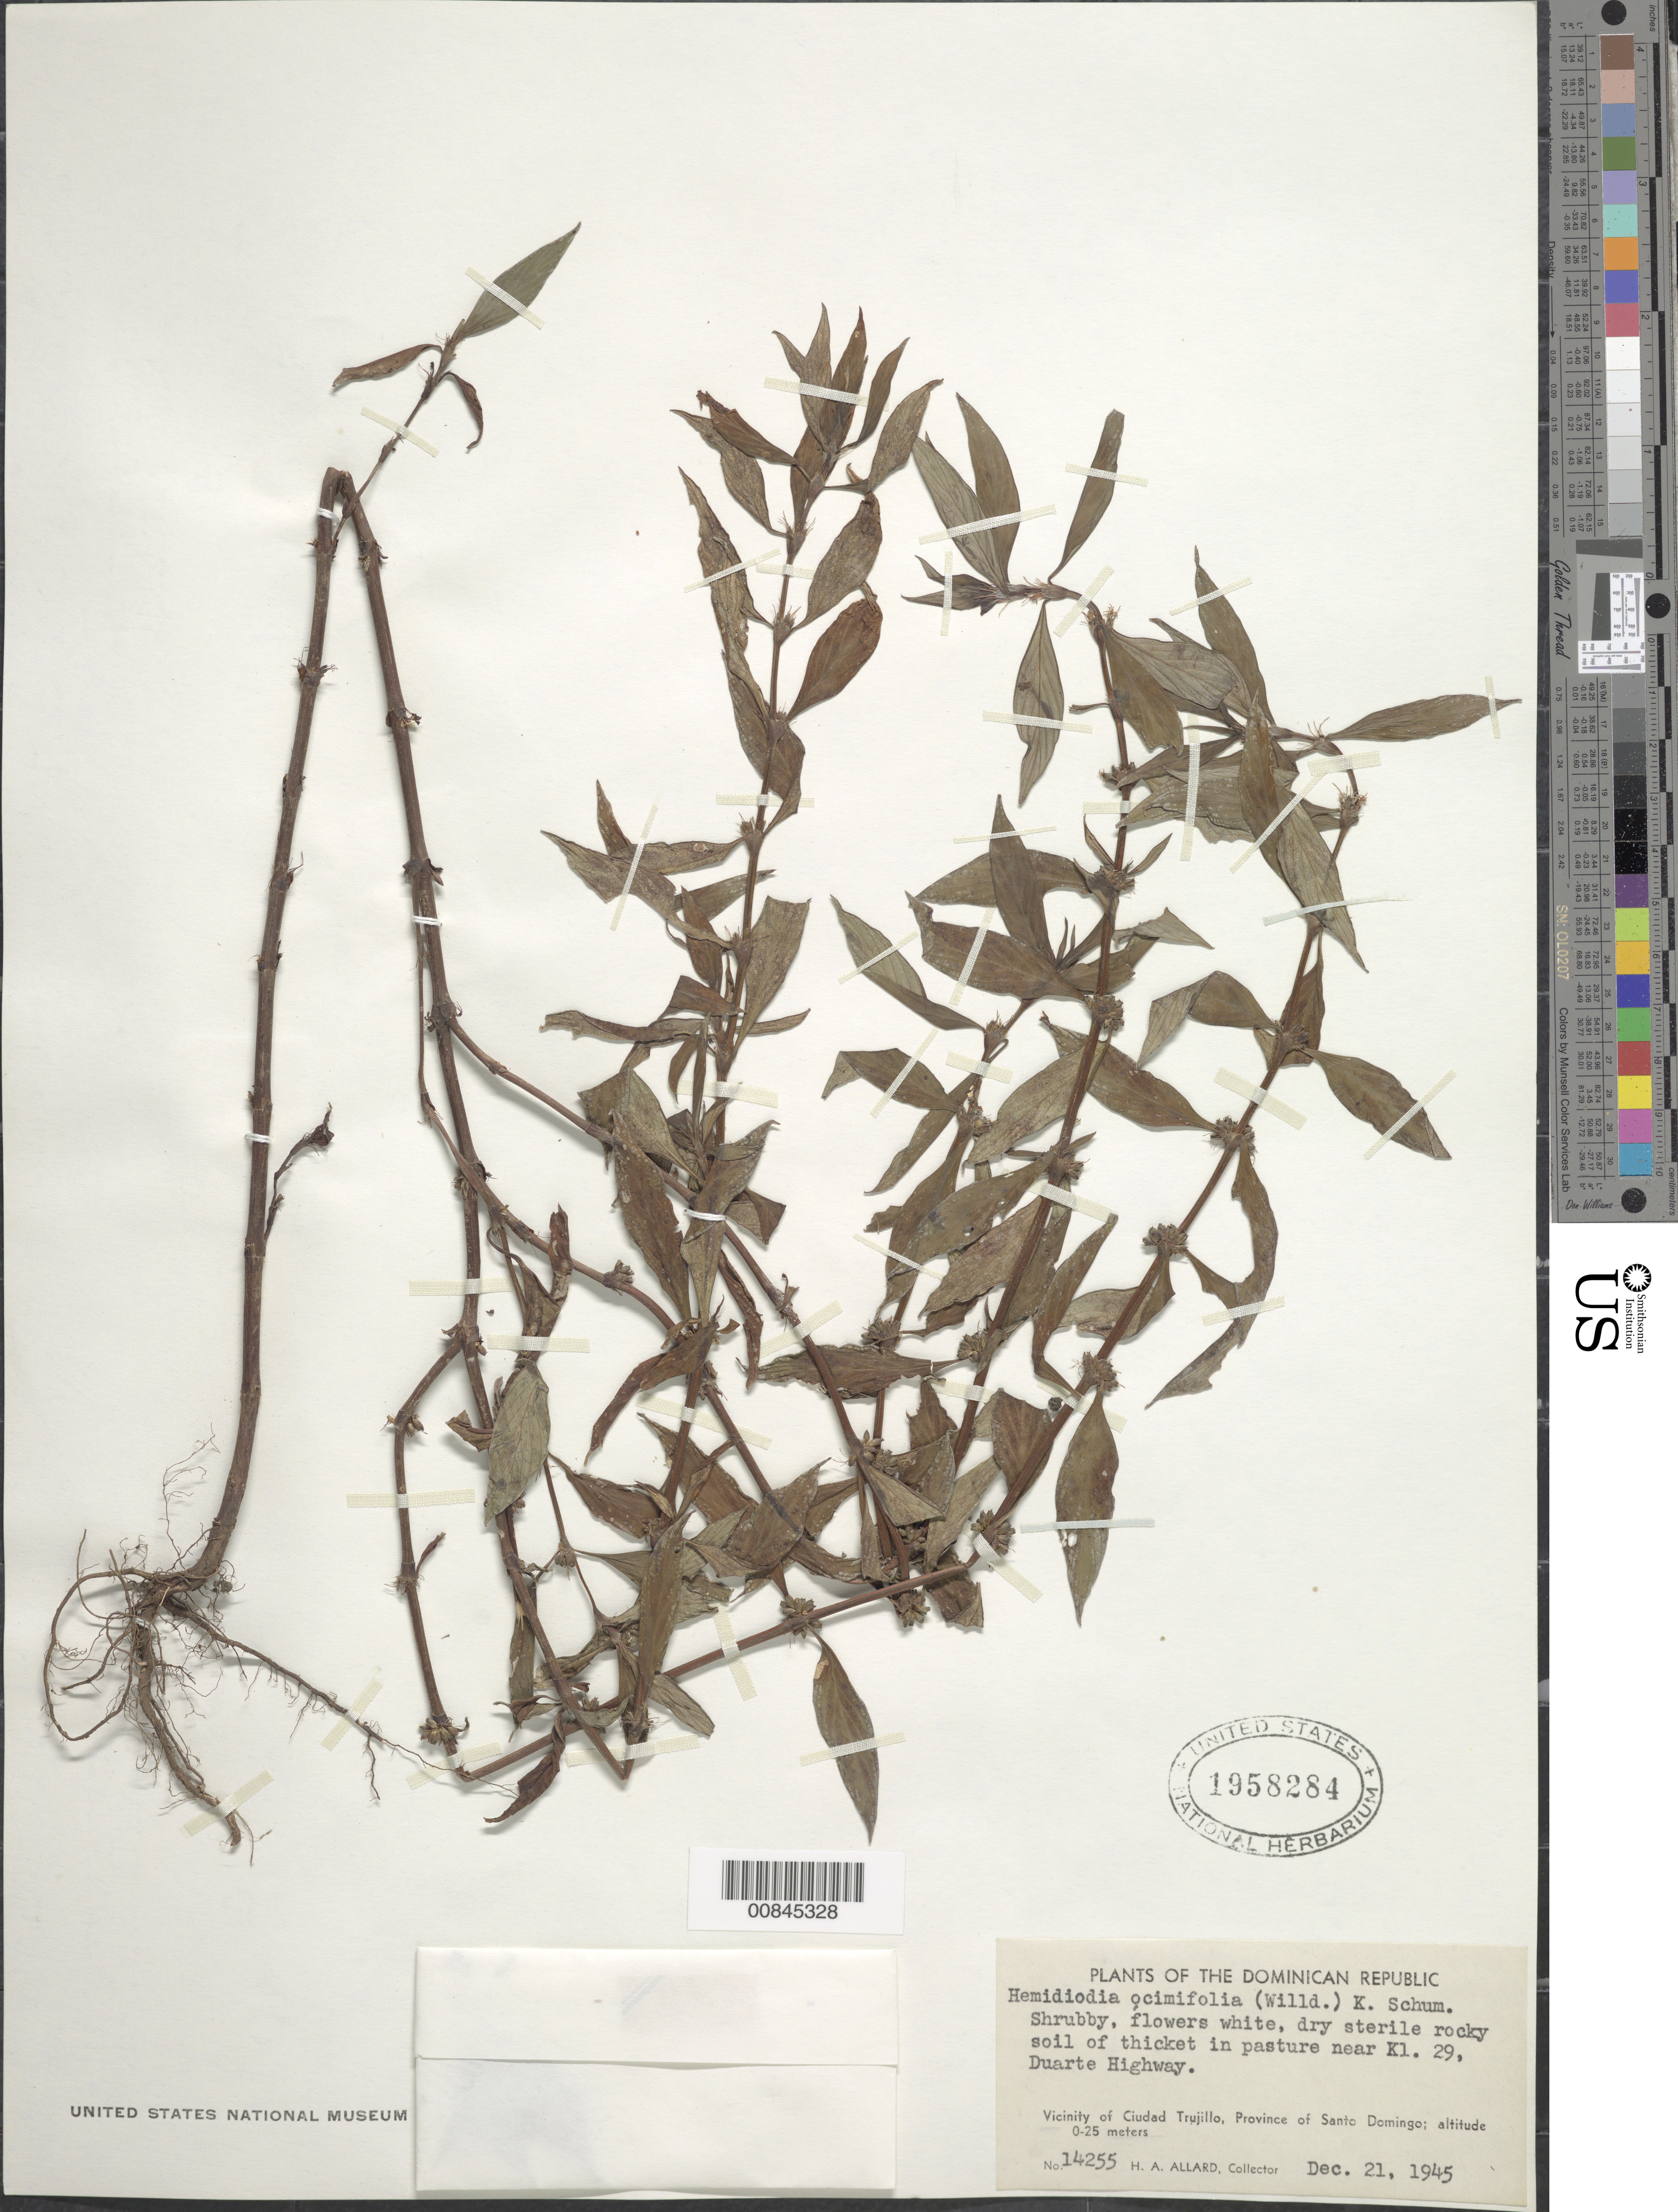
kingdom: Plantae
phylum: Tracheophyta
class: Magnoliopsida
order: Gentianales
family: Rubiaceae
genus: Spermacoce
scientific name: Spermacoce ocymifolia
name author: Willd. ex Roem. & Schult.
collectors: H. A. Allard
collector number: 14255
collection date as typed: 21 Dec 1945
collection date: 1945-12-21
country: Dominican Republic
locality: Vicinity of Trujillo. Prov. of Santo Domingo. Pasture near Kl. 29, Duarte Highway.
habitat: Dry sterile rocky soil of thicket in pasture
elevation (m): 0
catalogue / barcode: US 1958284